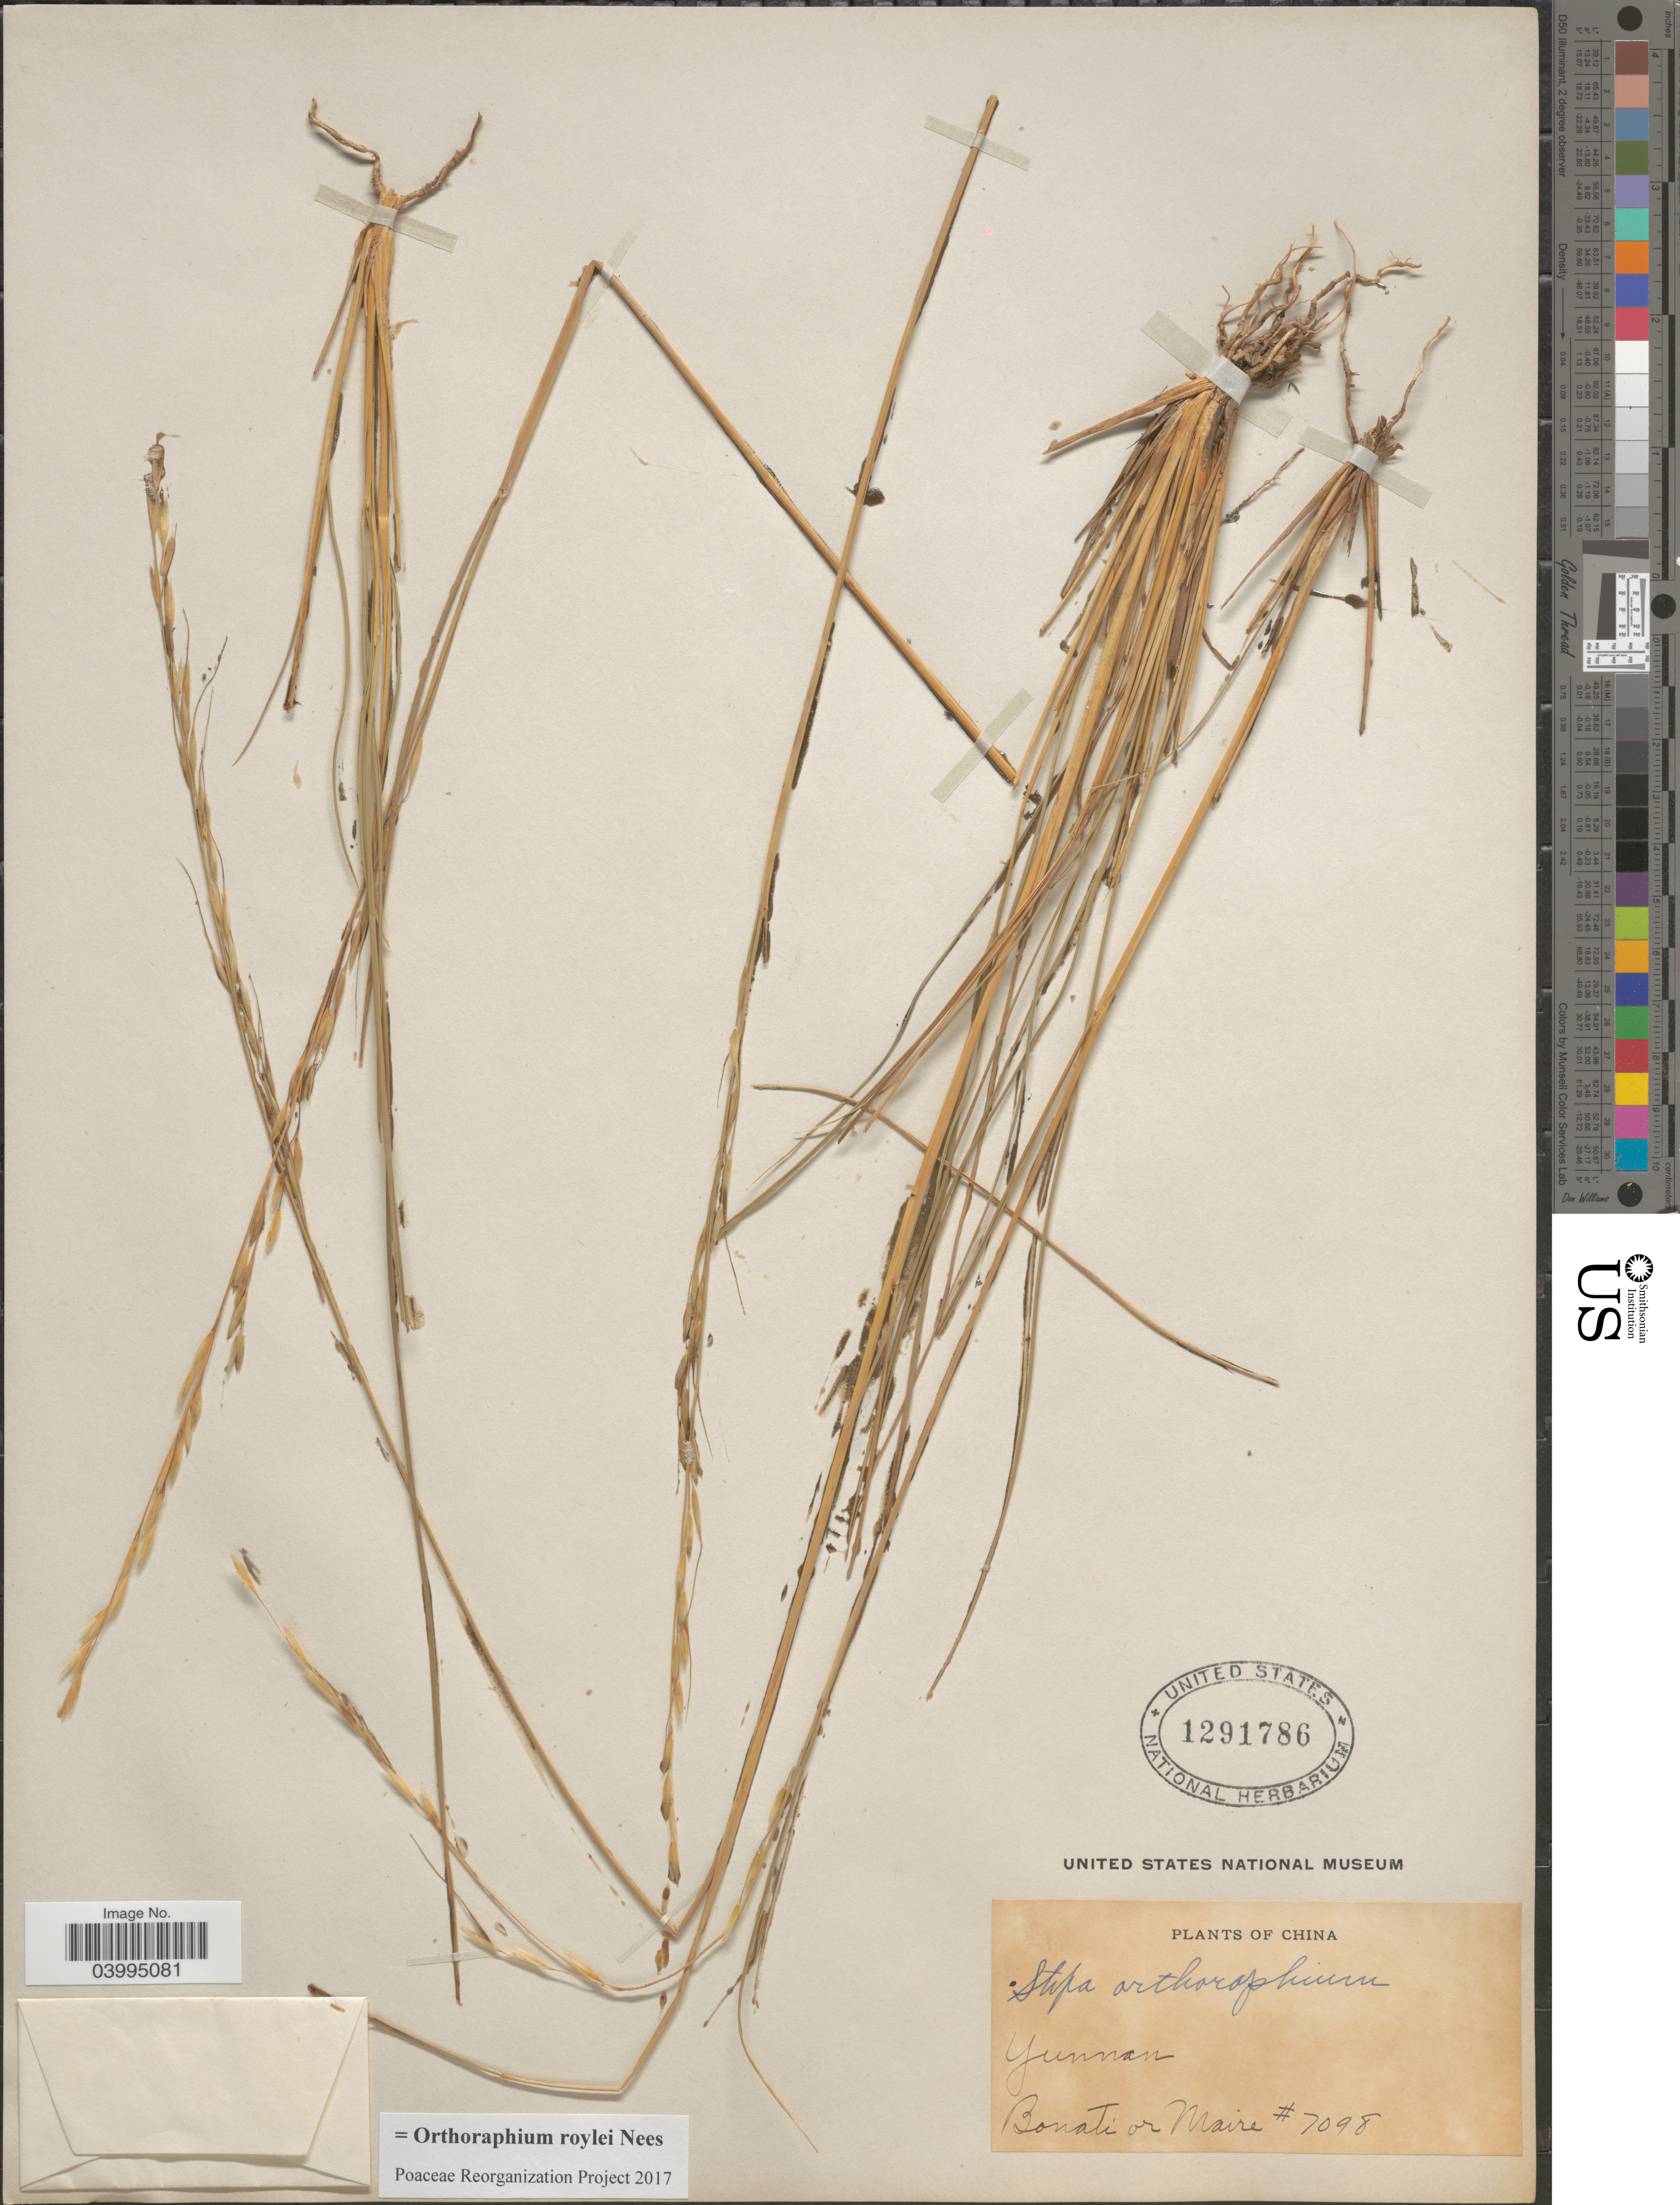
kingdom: Plantae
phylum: Tracheophyta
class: Liliopsida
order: Poales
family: Poaceae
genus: Orthoraphium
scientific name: Orthoraphium roylei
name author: Nees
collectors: -. Bonati & Maire, --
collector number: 7098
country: China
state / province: Yunnan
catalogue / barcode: US 1291786